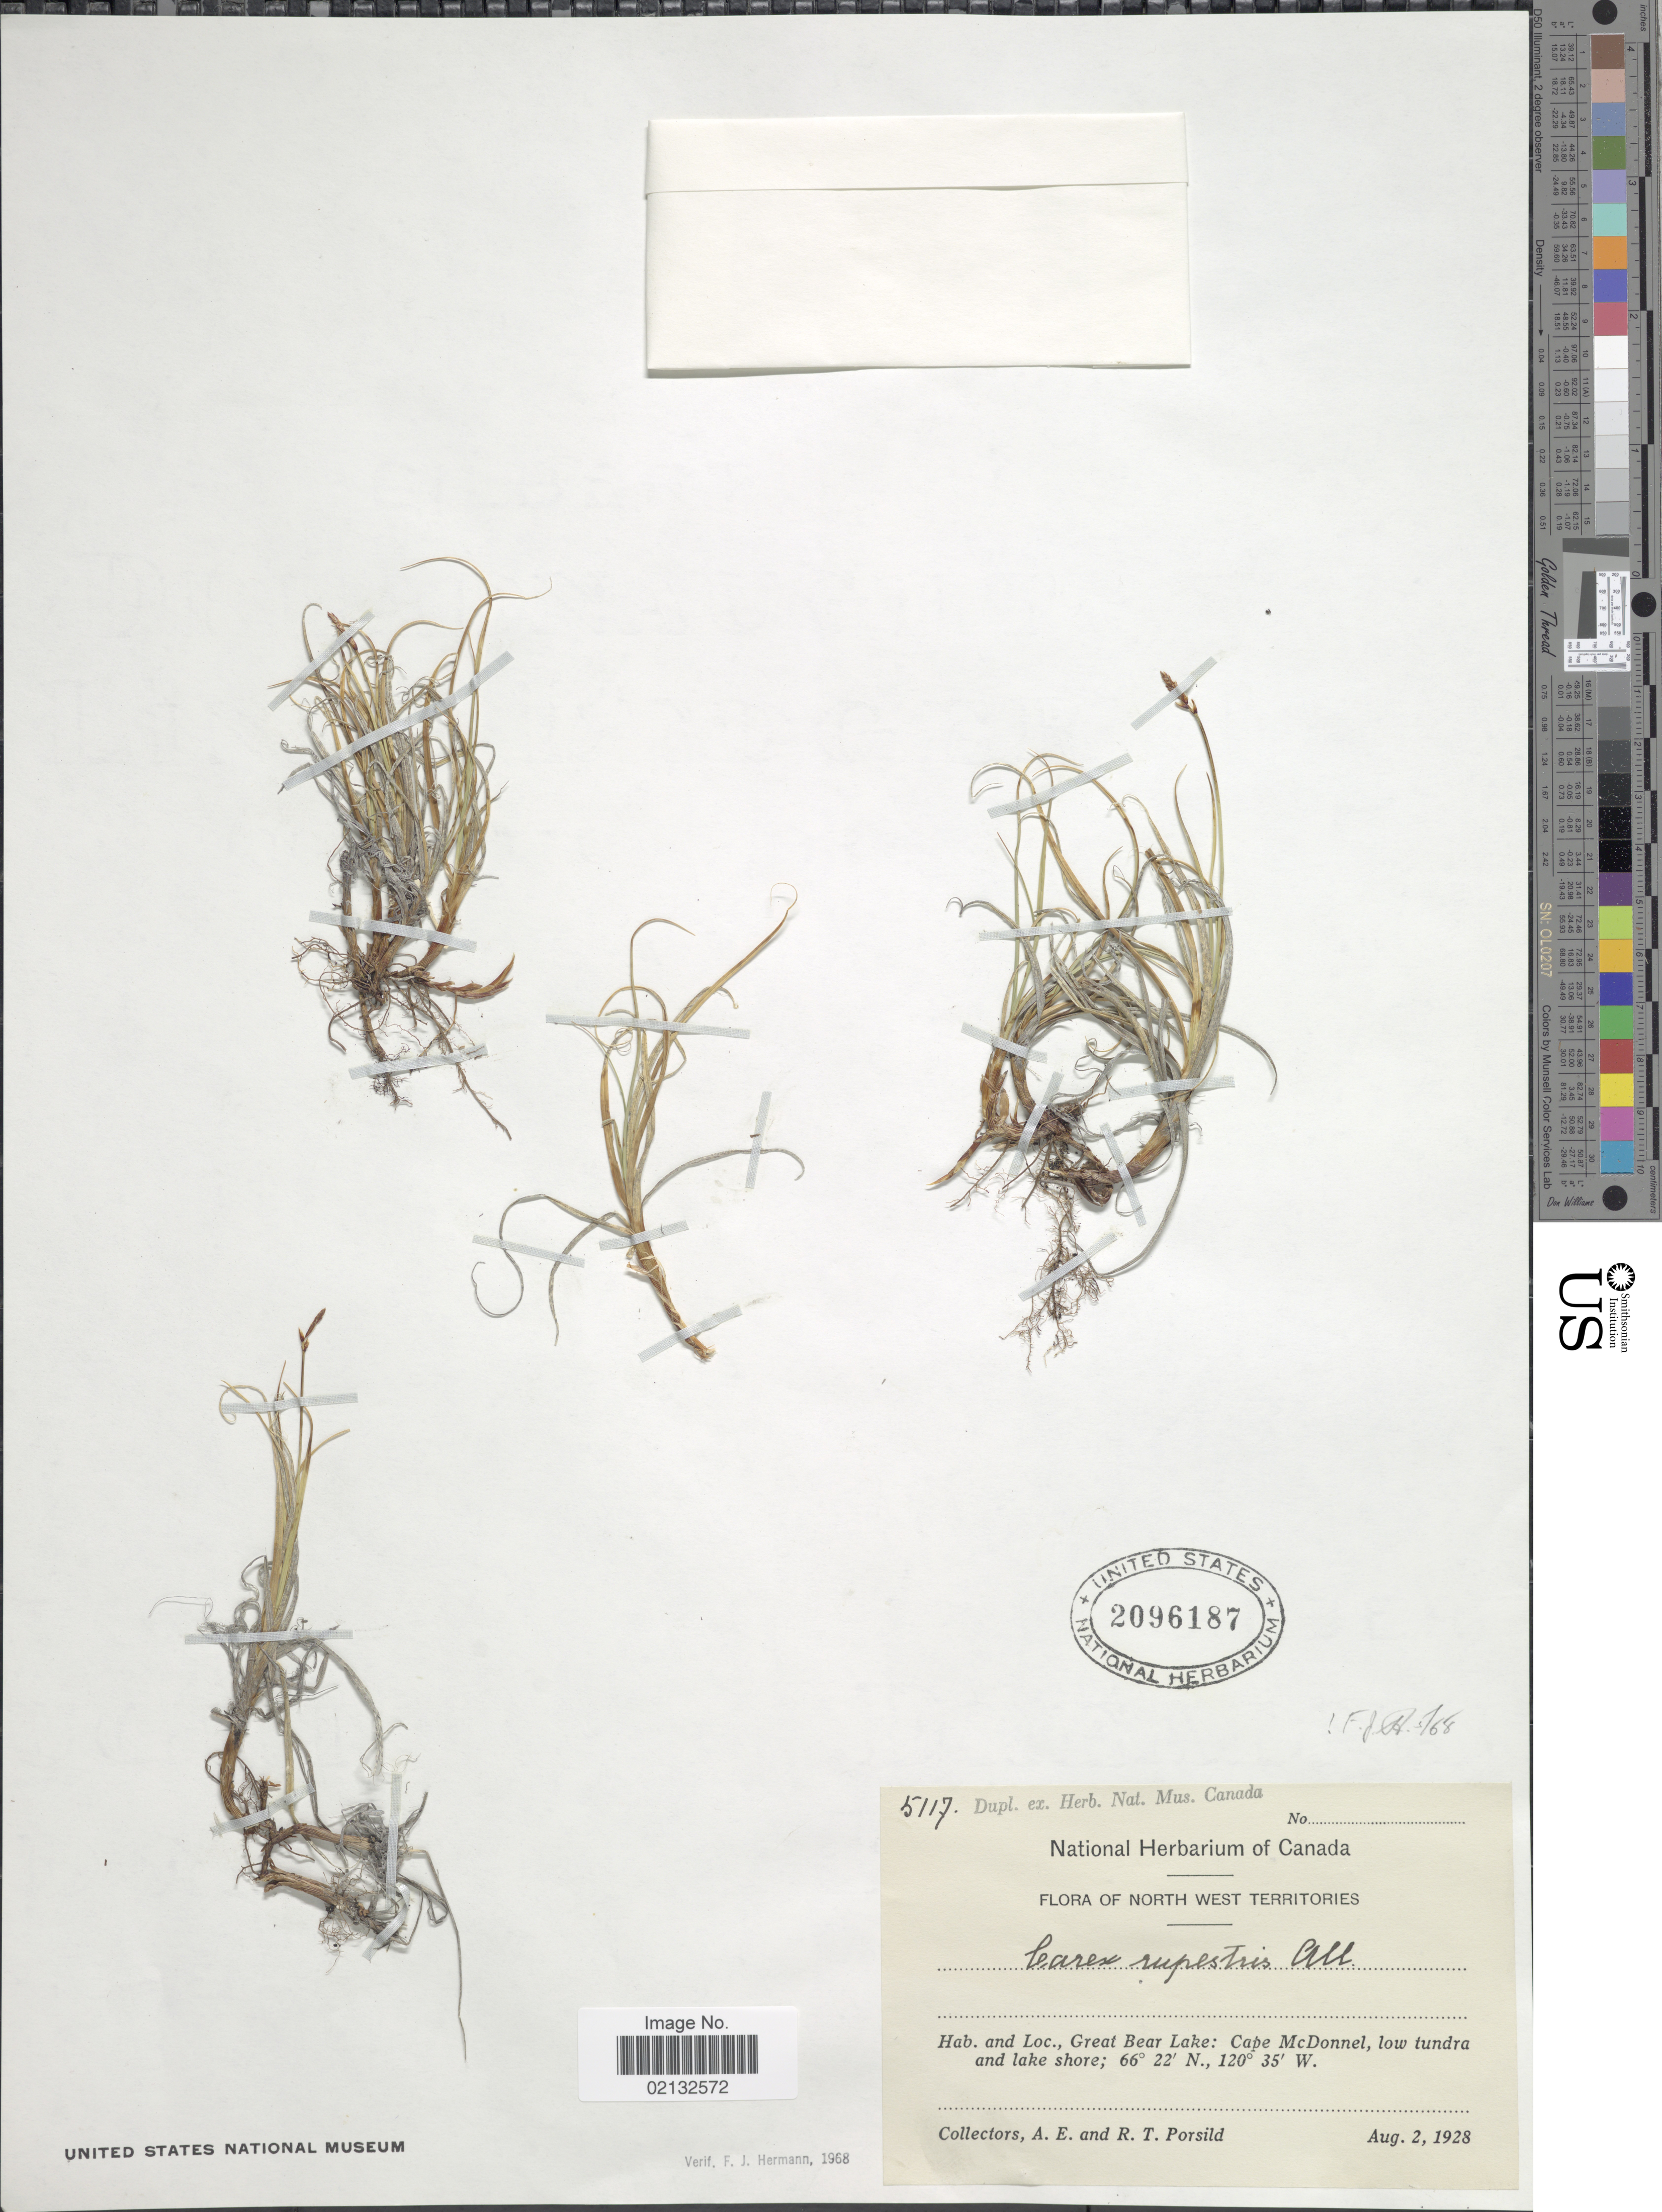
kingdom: Plantae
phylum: Tracheophyta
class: Liliopsida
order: Poales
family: Cyperaceae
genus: Carex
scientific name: Carex rupestris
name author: All.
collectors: A. E. Porsild & R. T. Porsild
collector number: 5117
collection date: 1928-08-02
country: Canada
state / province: Northwest Territories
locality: Great Bear Lake: Cape McDonnel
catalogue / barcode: US 2096187